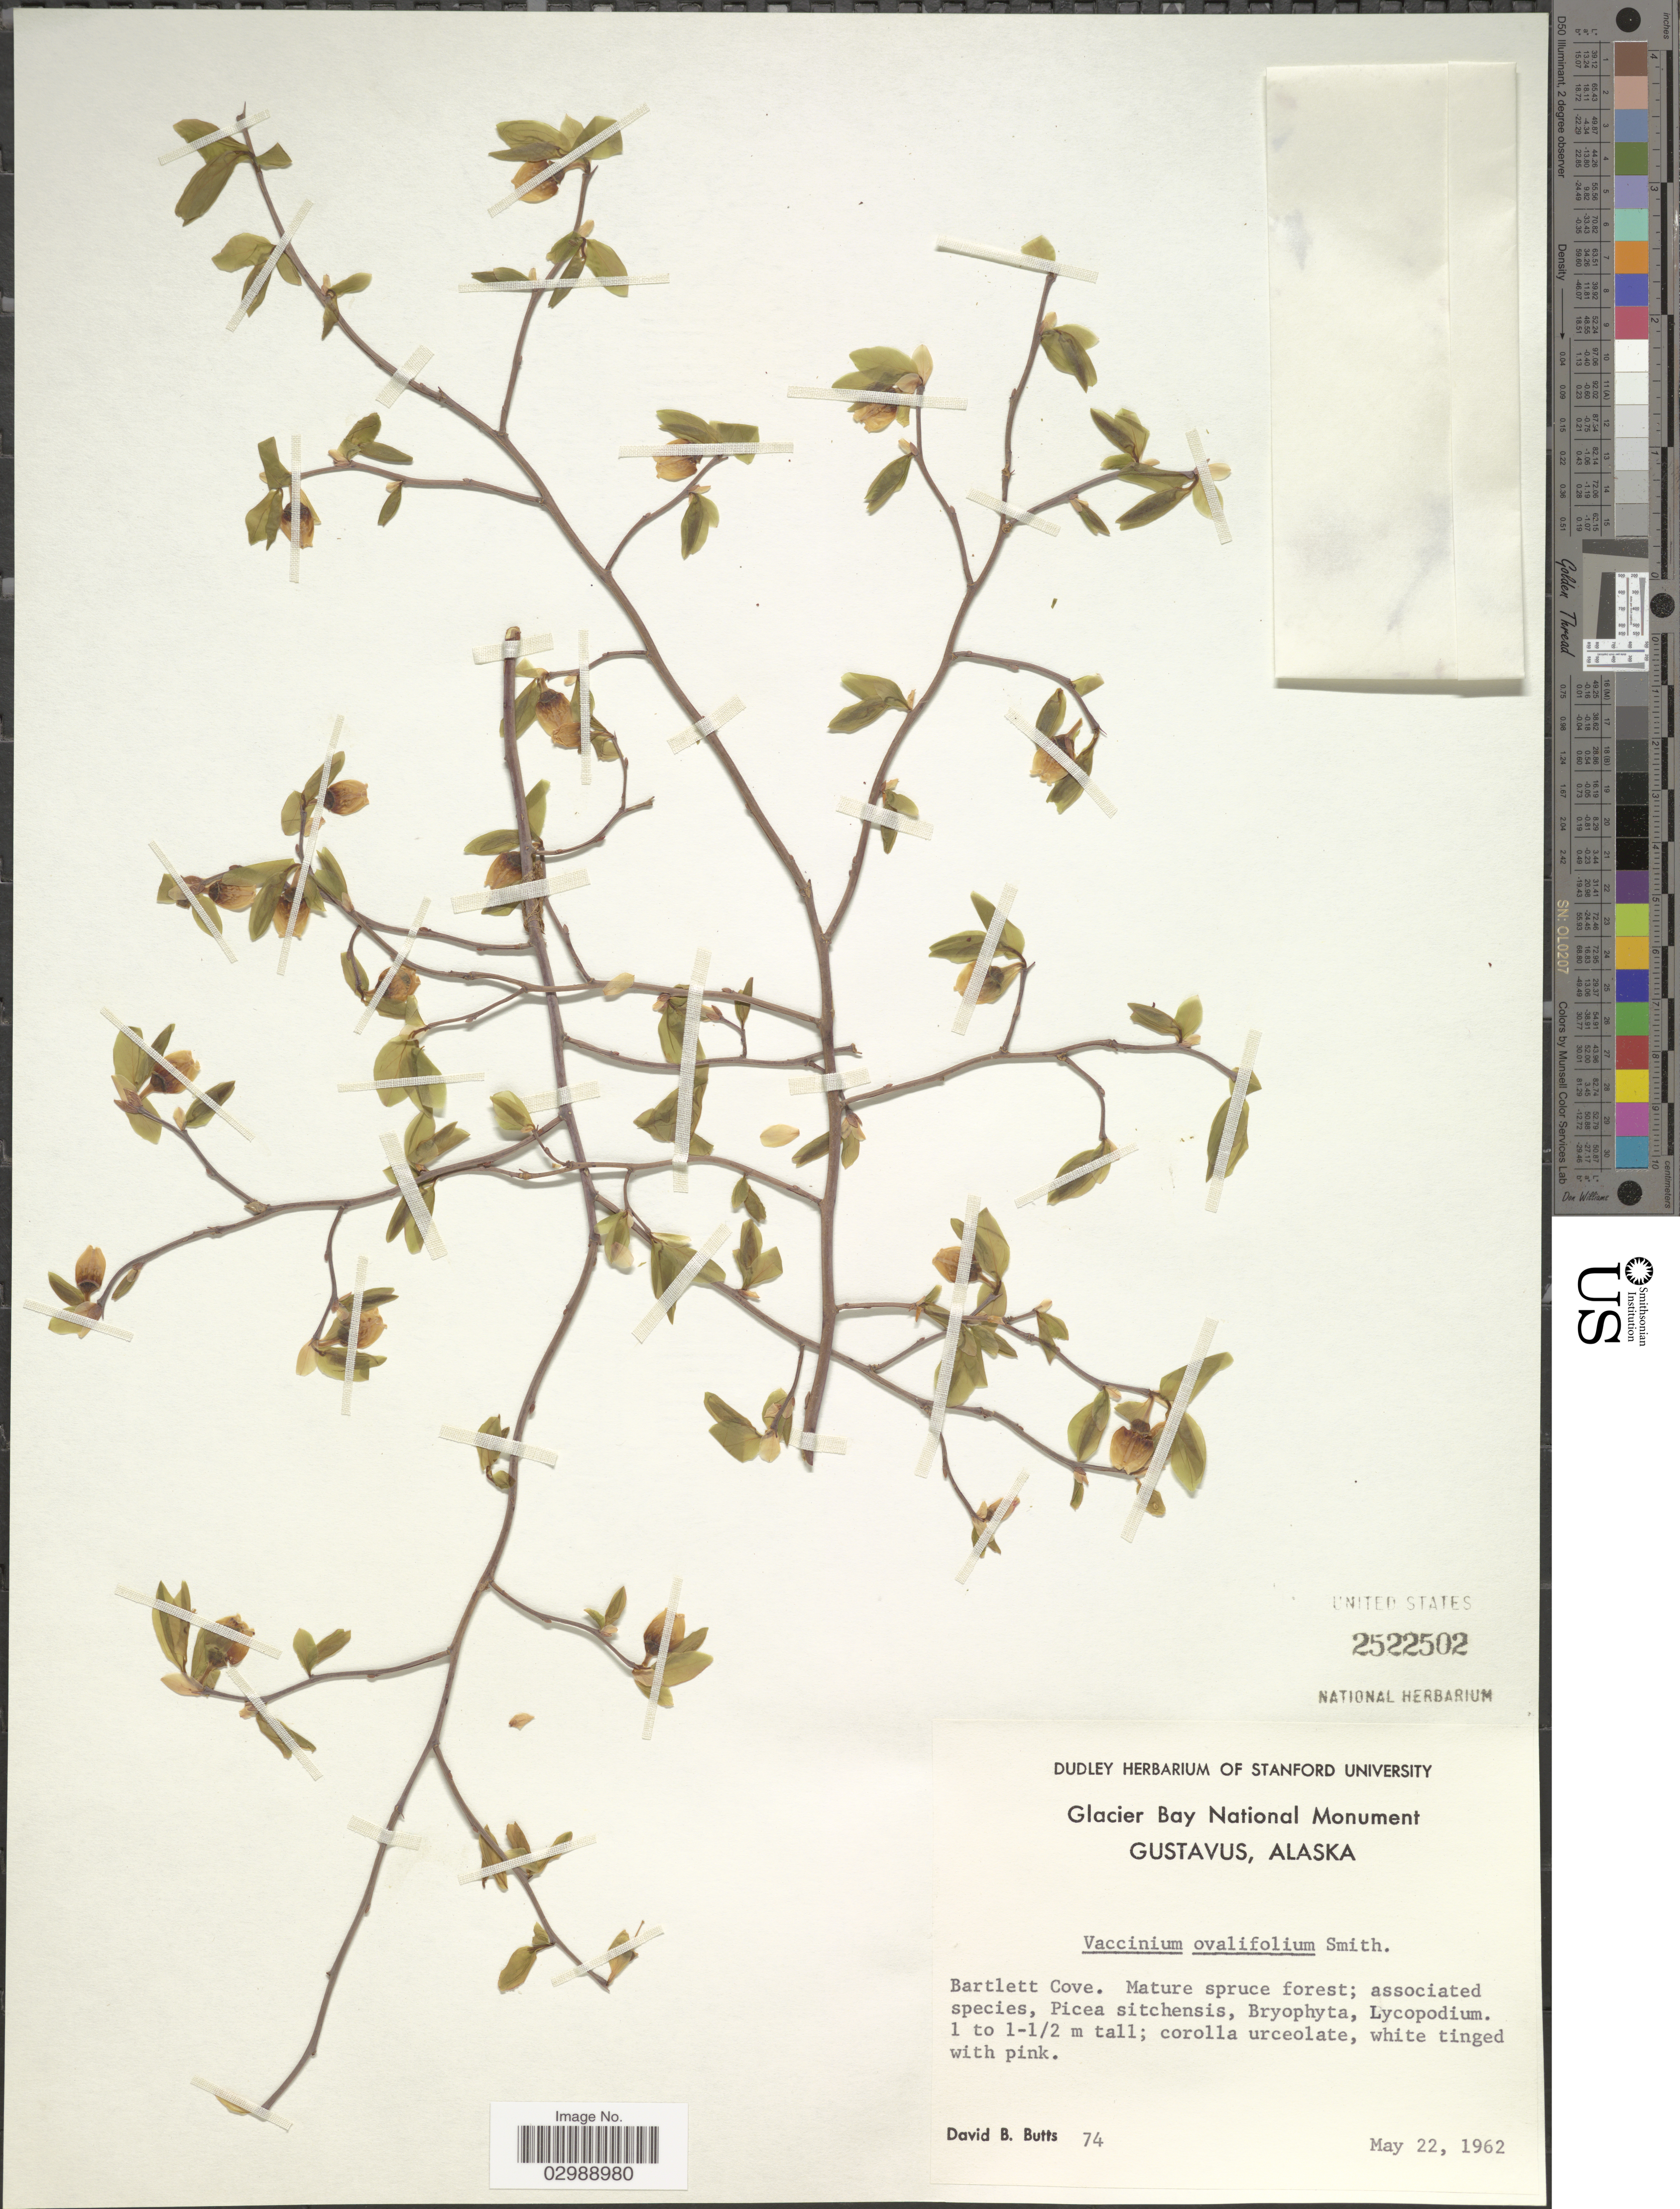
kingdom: Plantae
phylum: Tracheophyta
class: Magnoliopsida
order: Ericales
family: Ericaceae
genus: Vaccinium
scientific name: Vaccinium ovalifolium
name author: Sm.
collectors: D. Butts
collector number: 74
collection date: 1962-05-22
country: United States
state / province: Alaska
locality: Glacier Bay National Monument. Gustavus [unsure placement] Bartlett Cove.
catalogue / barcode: US 2522502